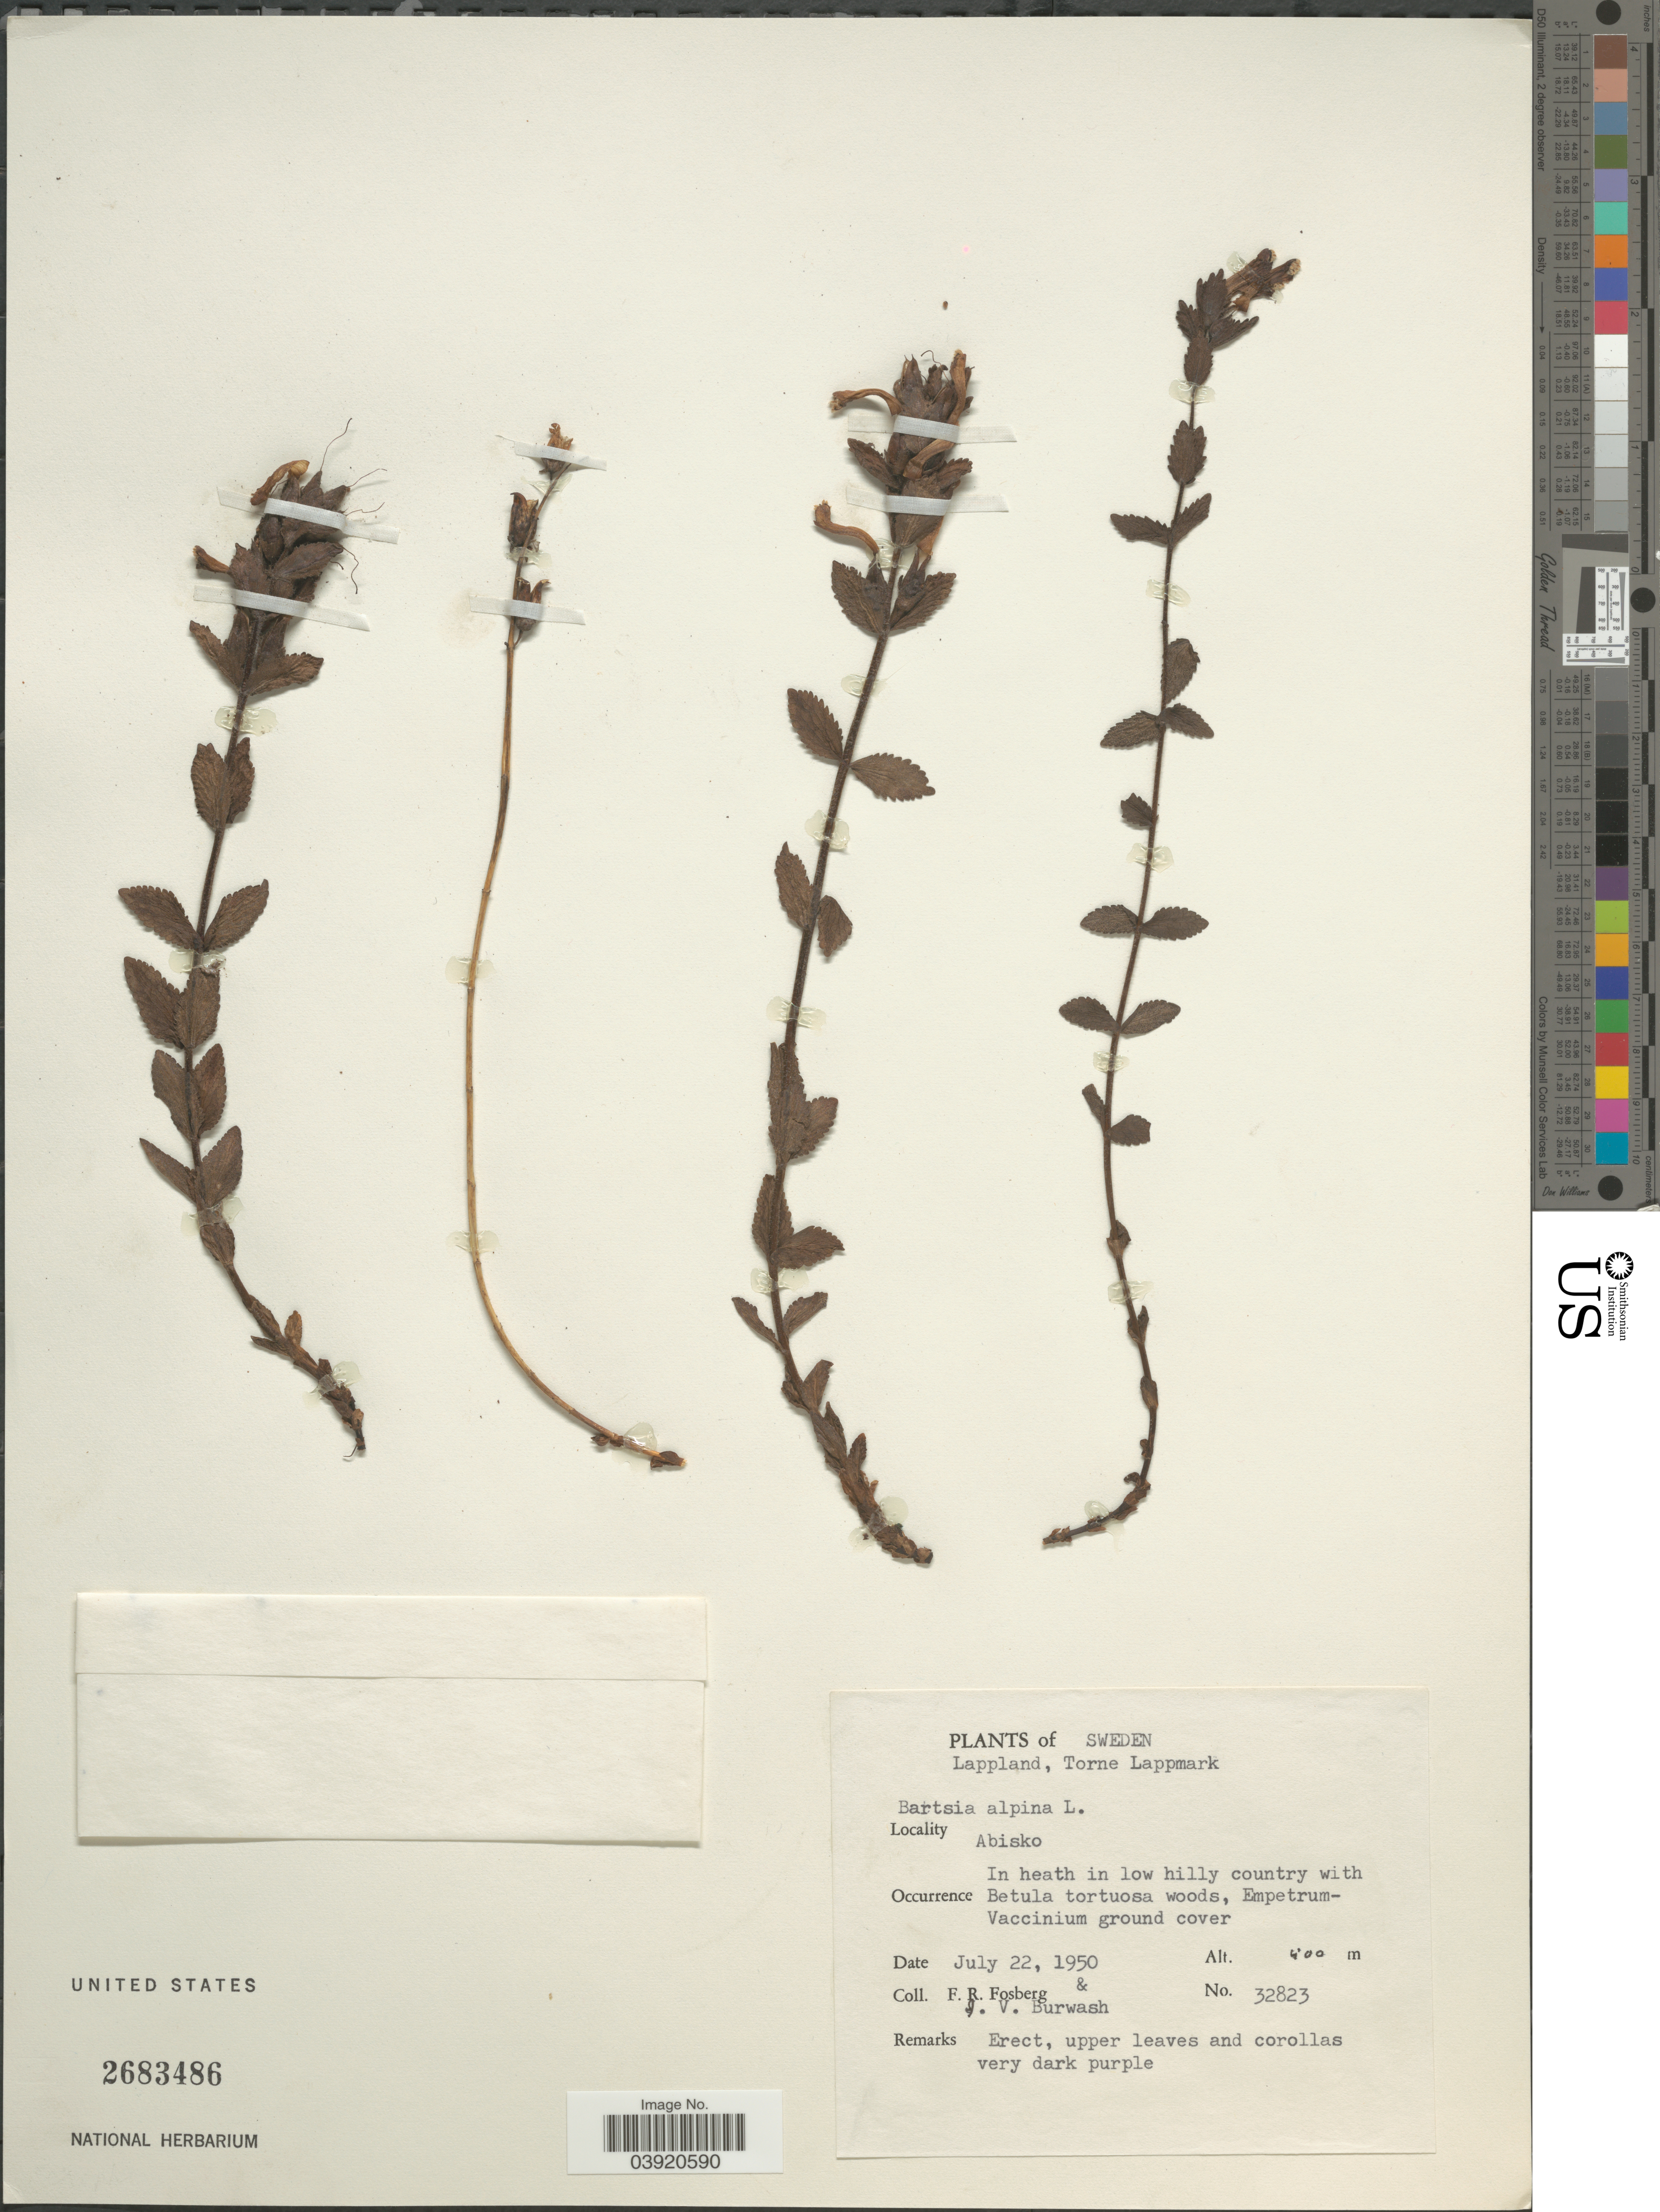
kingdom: Plantae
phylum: Tracheophyta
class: Magnoliopsida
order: Lamiales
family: Orobanchaceae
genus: Bartsia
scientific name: Bartsia alpina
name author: L.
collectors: F. R. Fosberg & J. Burwash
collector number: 32823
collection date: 1950-07-22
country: Sweden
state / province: Norrbotten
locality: Lappland, Torne Lappmark. Abisko.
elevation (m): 900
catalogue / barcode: US 2683486